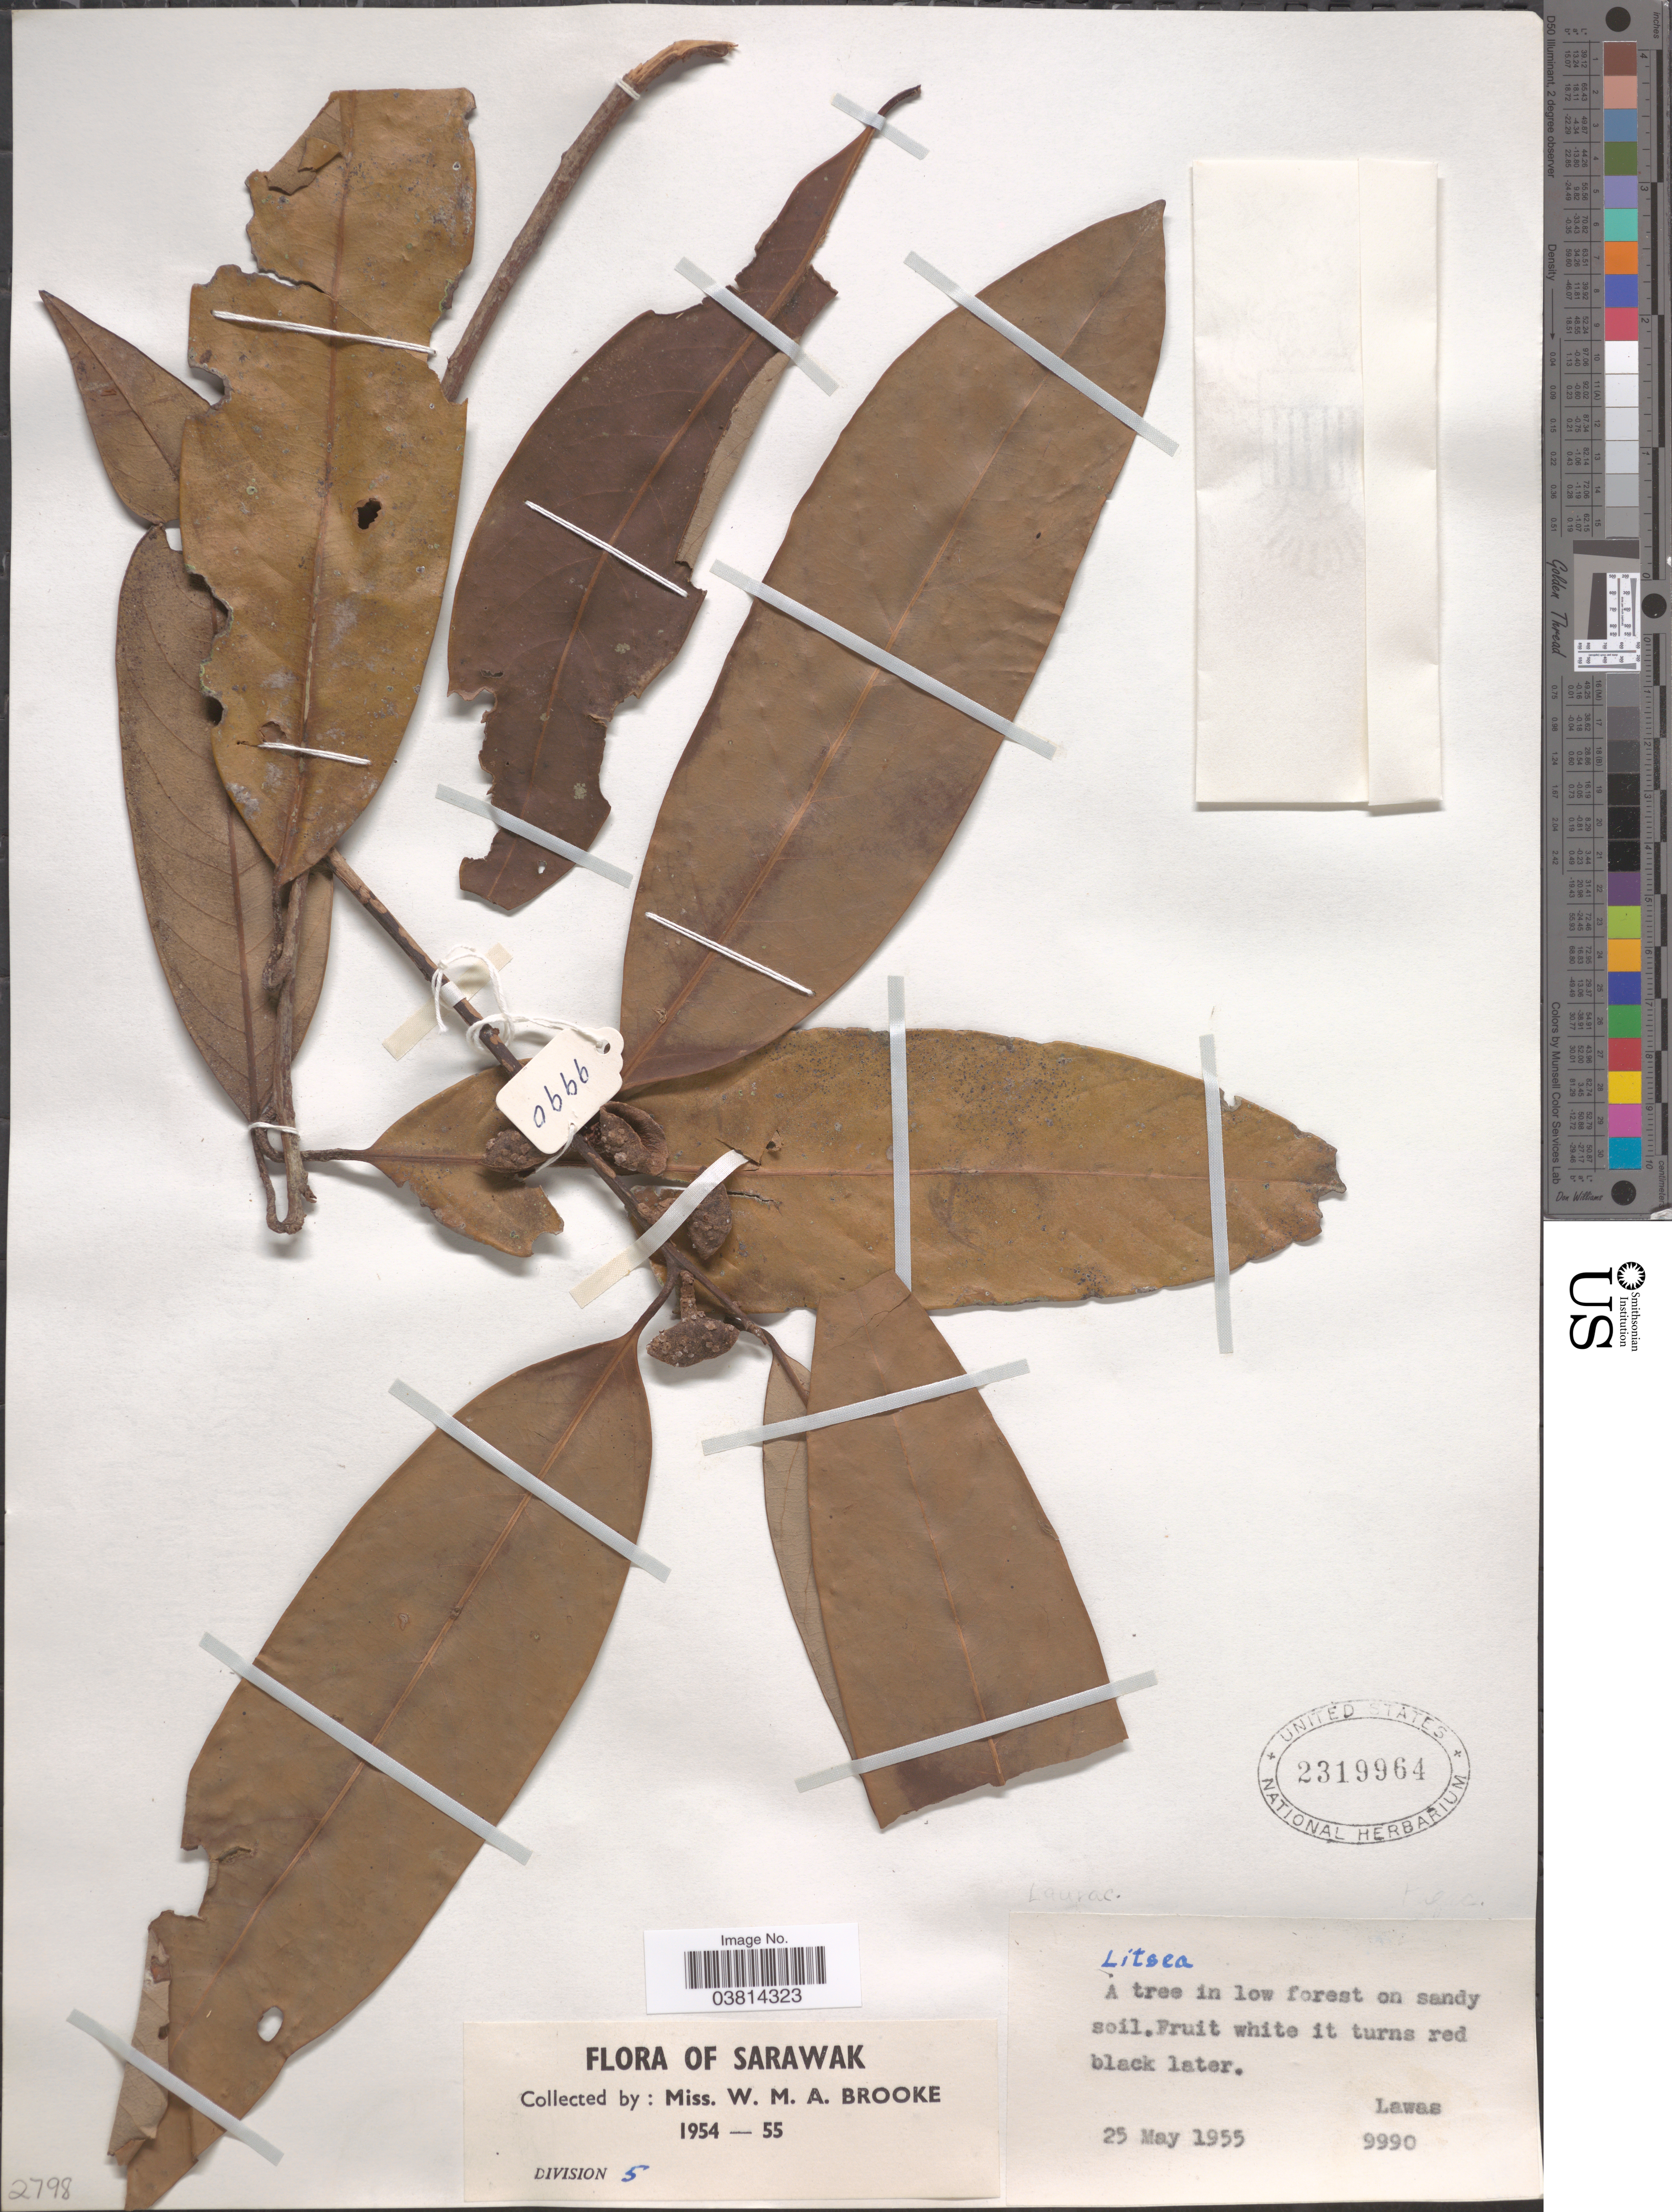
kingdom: Plantae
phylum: Tracheophyta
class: Magnoliopsida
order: Laurales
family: Lauraceae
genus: Litsea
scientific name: Litsea sp.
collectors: W. Brooke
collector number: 9990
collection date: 1955-05-25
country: Malaysia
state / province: Sarawak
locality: Lawas.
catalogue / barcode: US 2319964